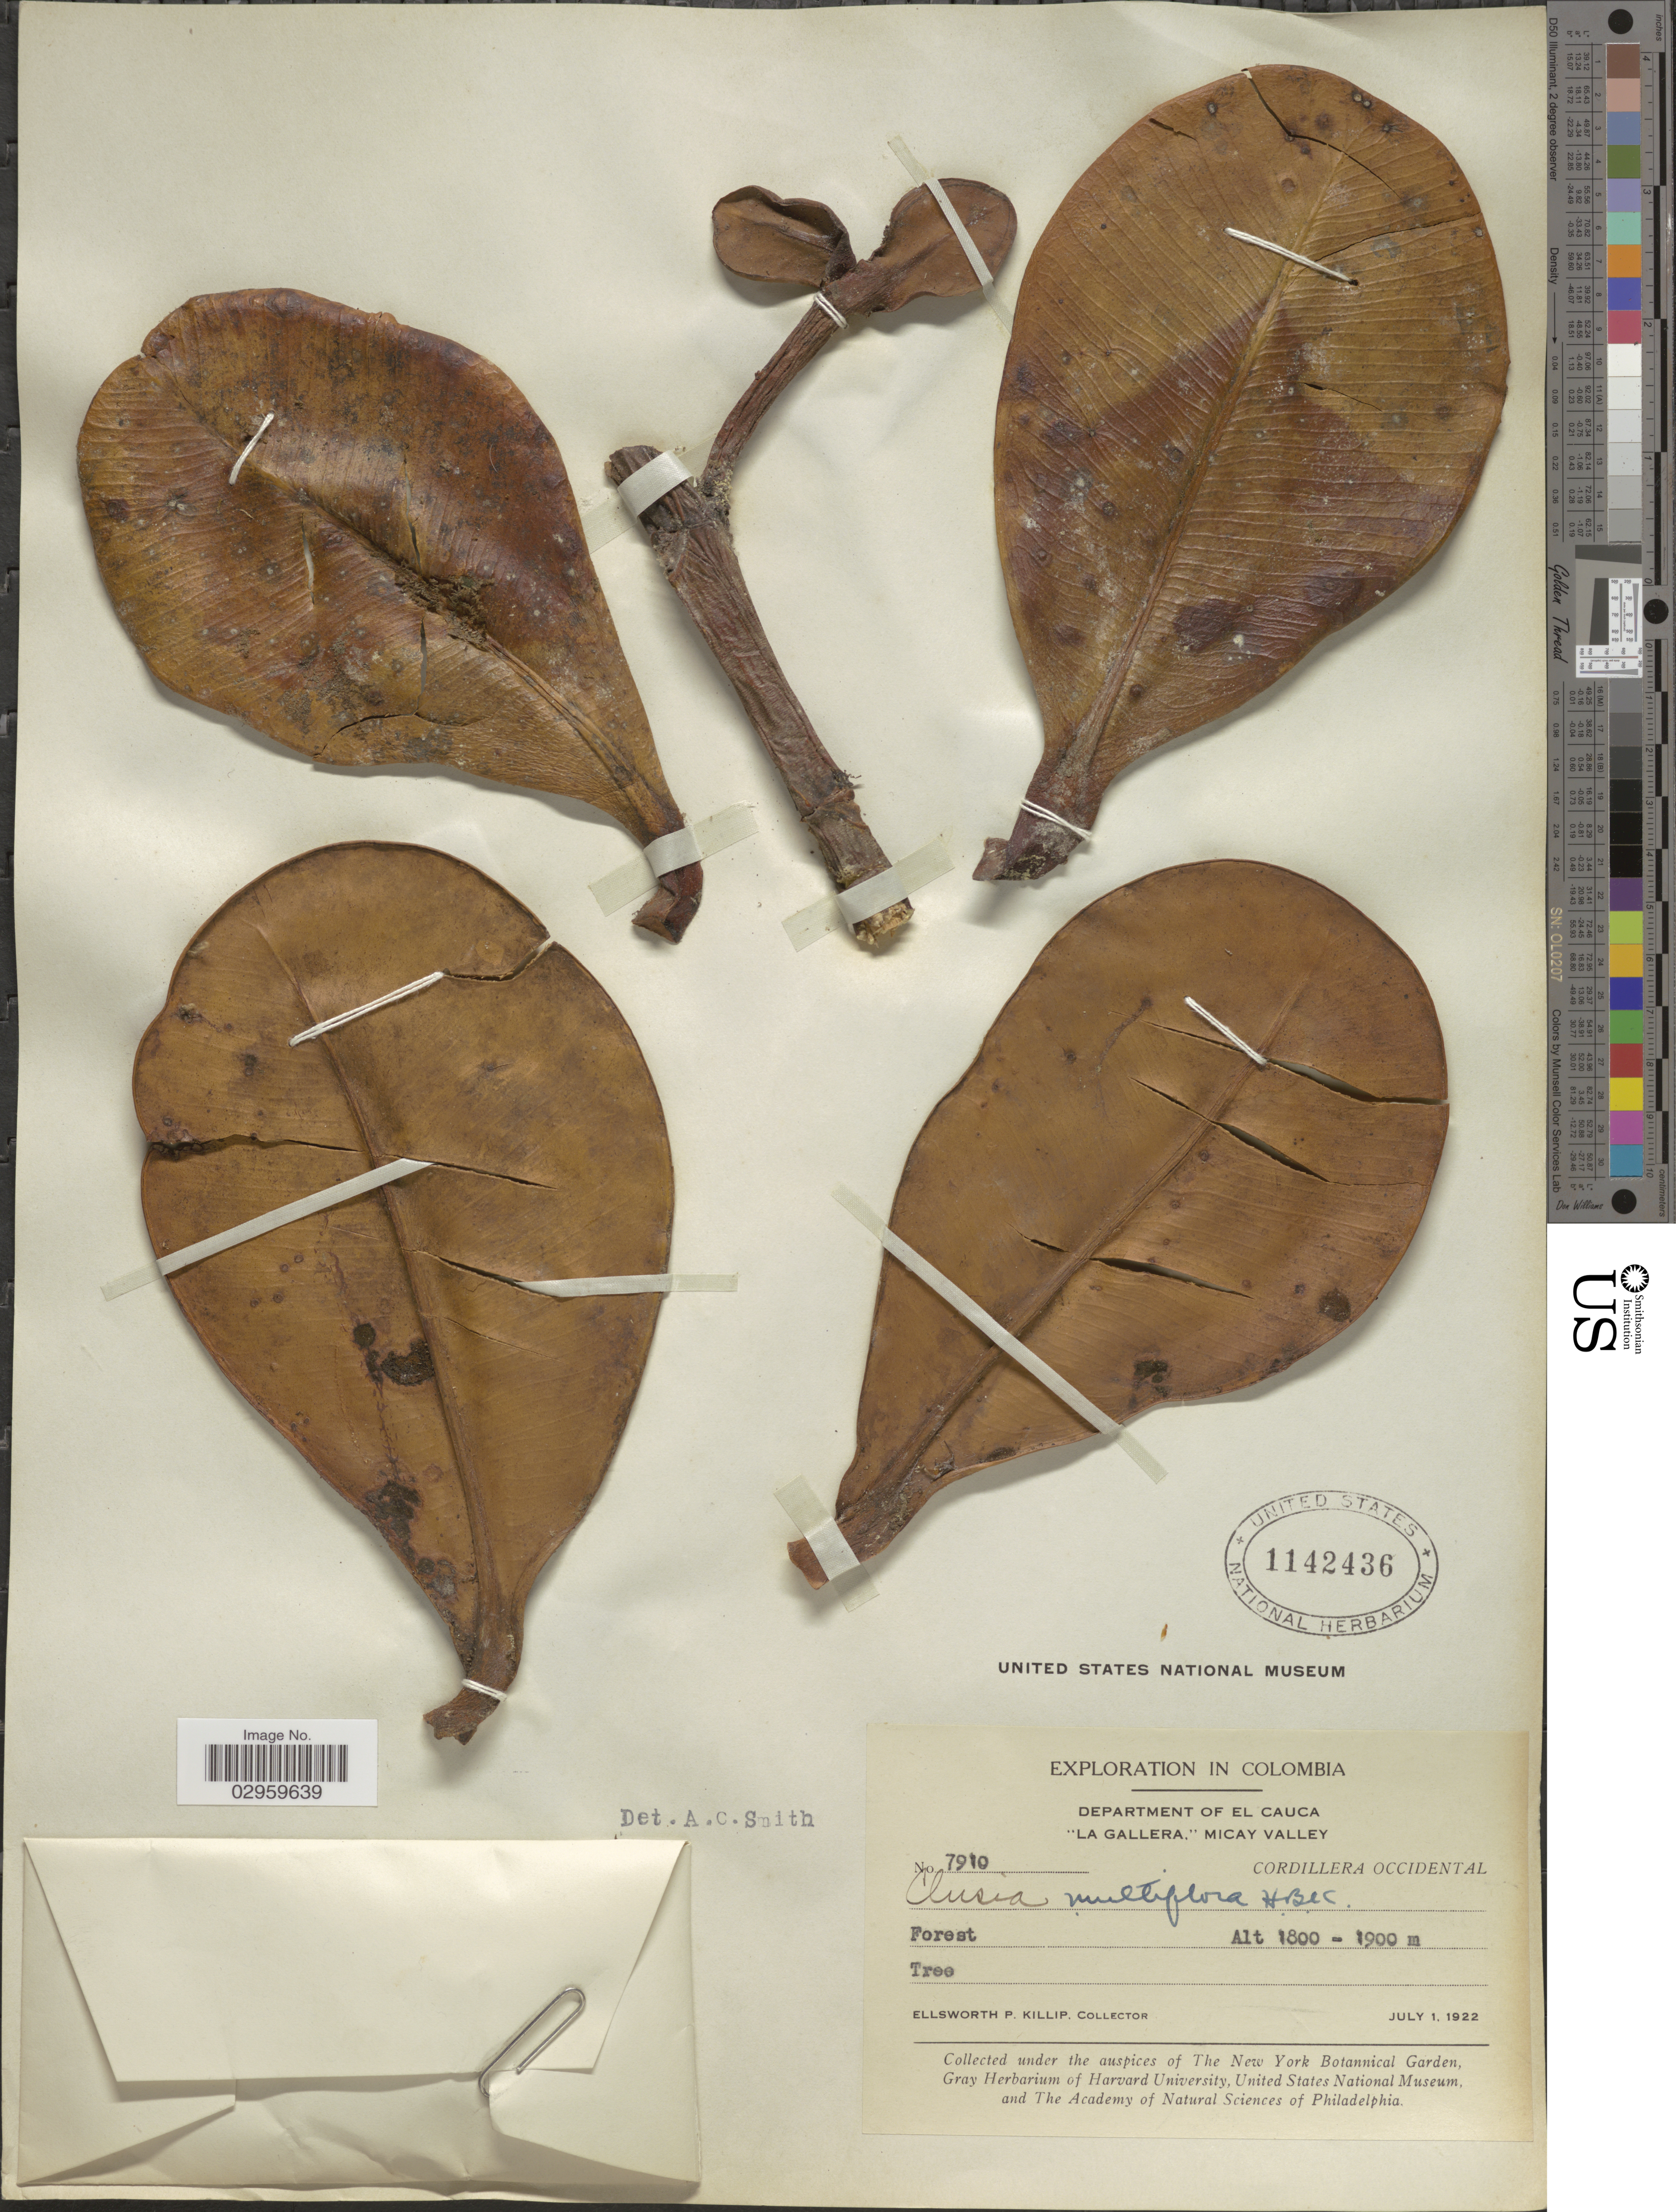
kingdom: Plantae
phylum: Tracheophyta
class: Magnoliopsida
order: Malpighiales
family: Clusiaceae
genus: Clusia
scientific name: Clusia multiflora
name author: Kunth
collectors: E. P. Killip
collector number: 7910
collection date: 1922-07-01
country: Colombia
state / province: Cauca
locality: Department of El Cauca, "La Gallera," Micay Valley, Cordillera Occidental.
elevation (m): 1800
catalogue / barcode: US 1142436